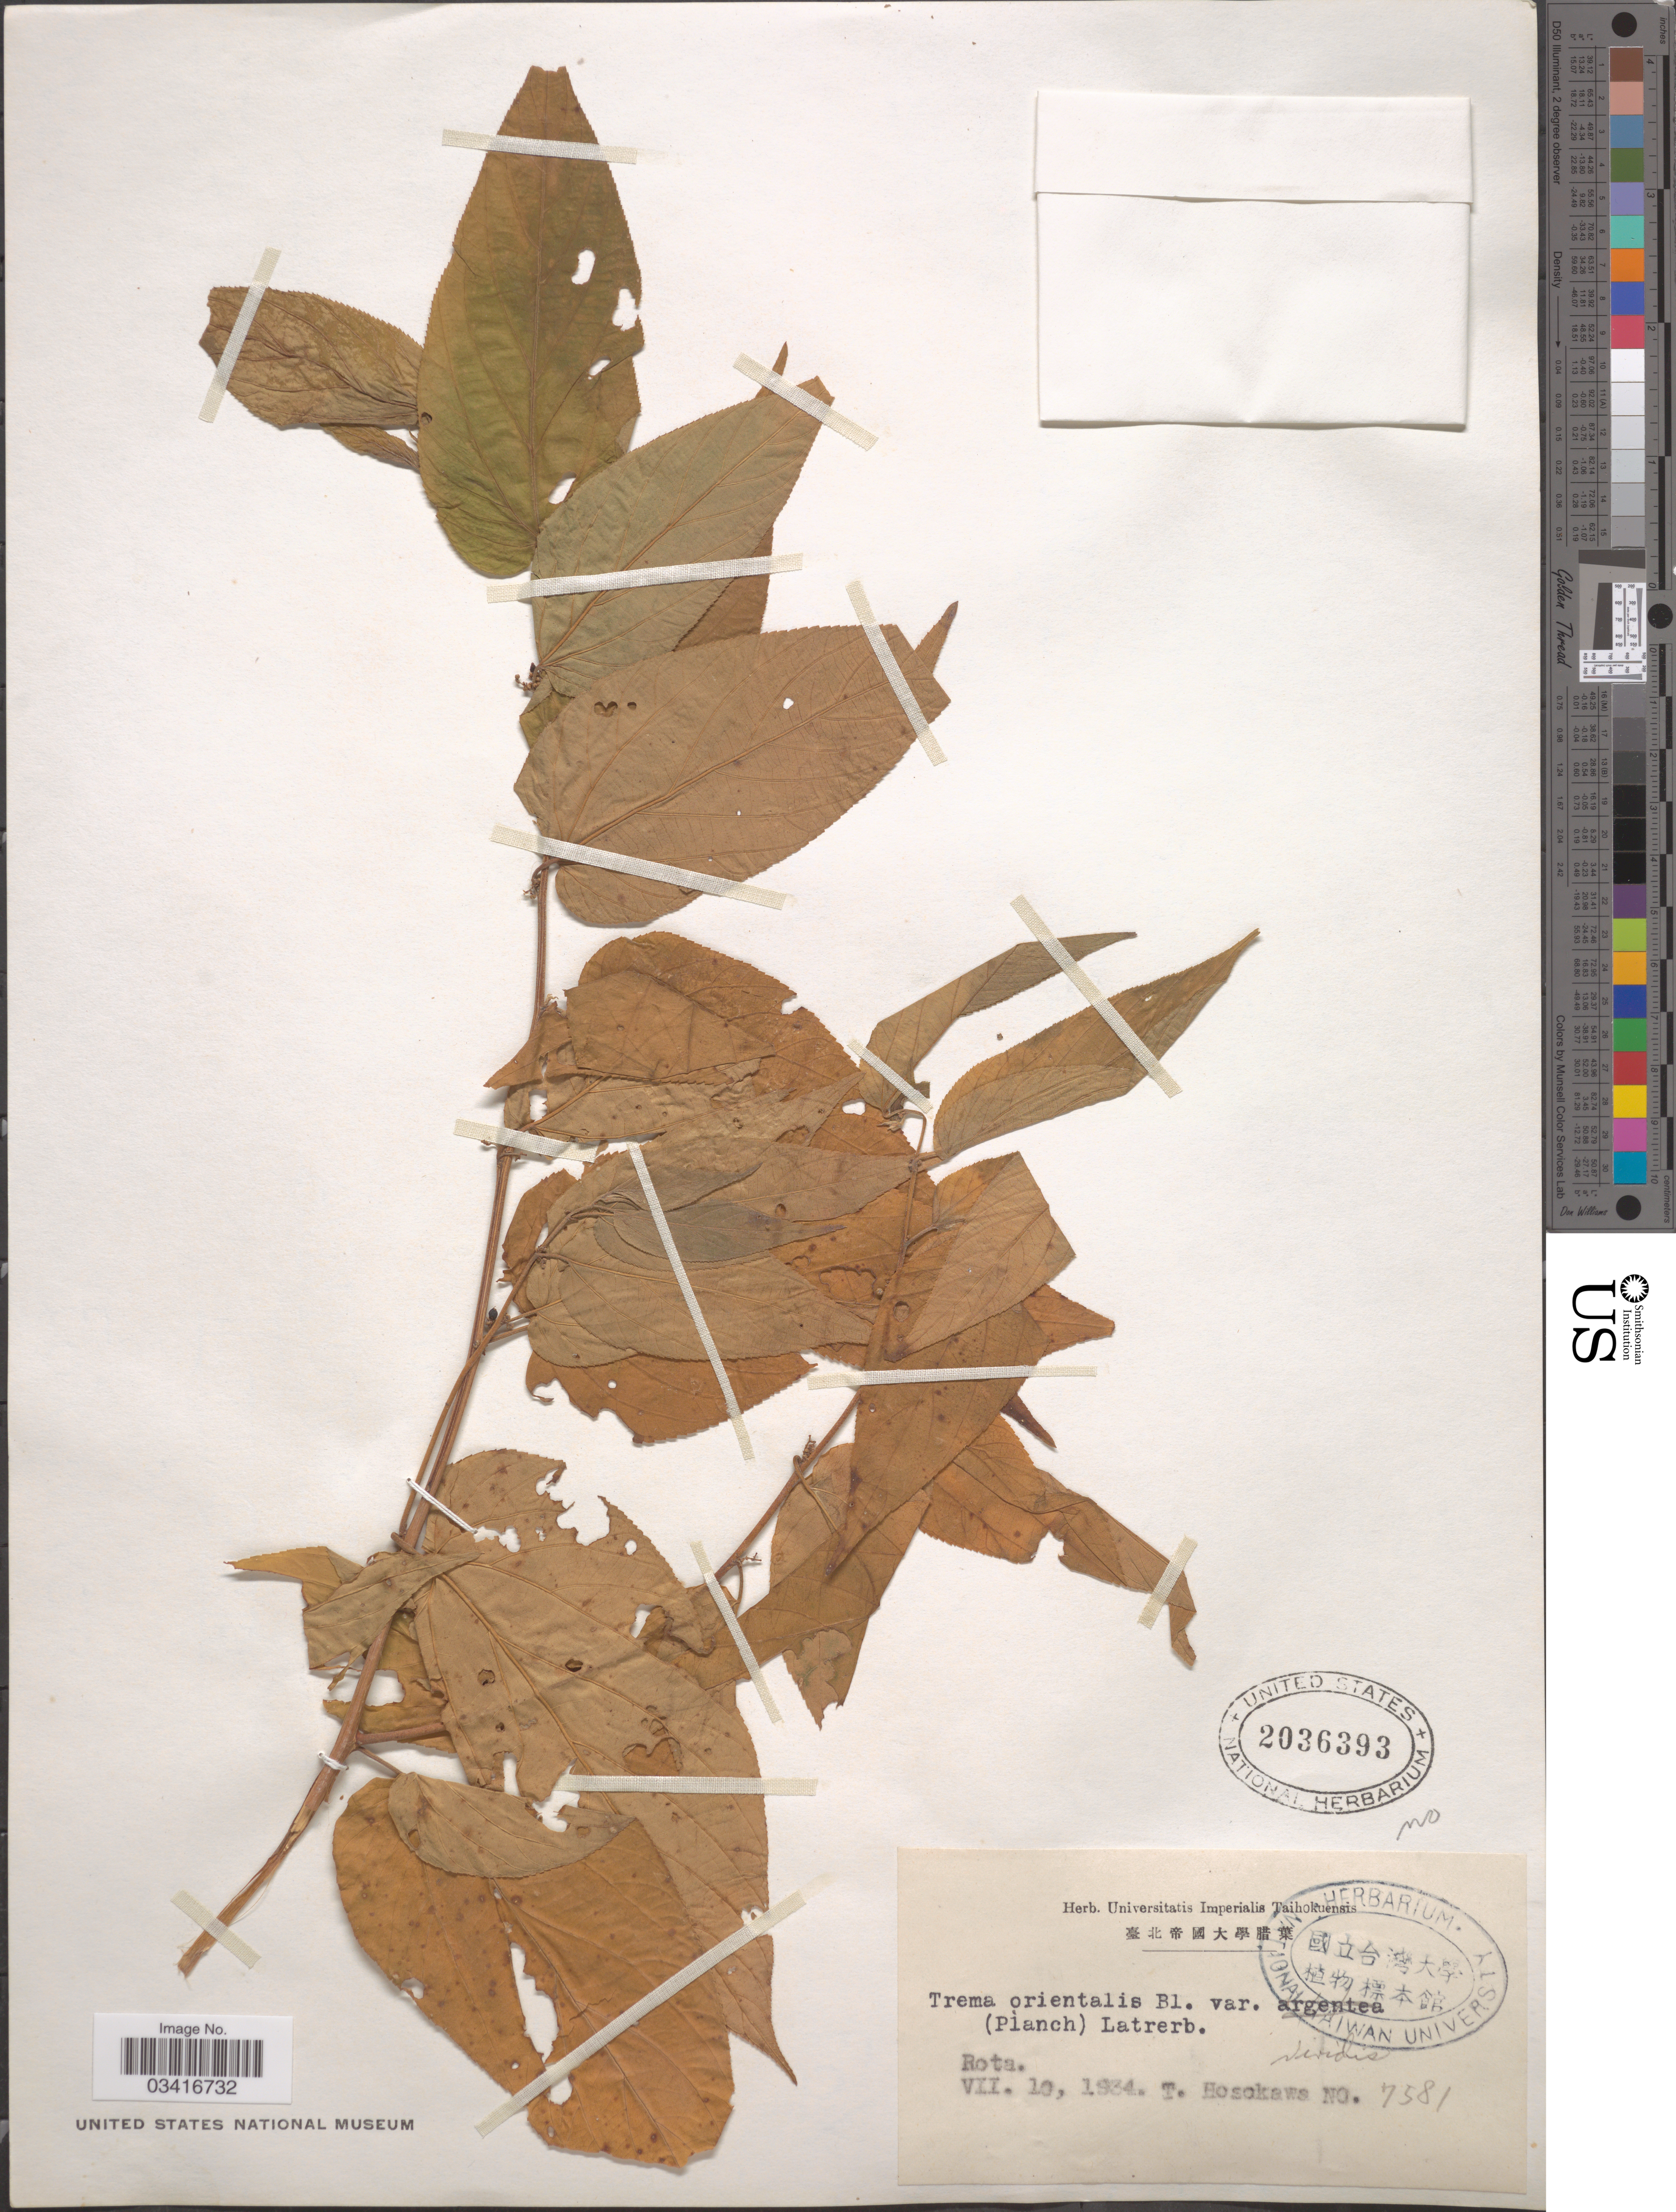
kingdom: Plantae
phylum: Tracheophyta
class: Magnoliopsida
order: Rosales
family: Cannabaceae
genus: Trema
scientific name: Trema orientale var. viridis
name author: (L.) Blume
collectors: T. Hosokawa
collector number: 7581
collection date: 1934-07-10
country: Northern Mariana Islands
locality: Rota.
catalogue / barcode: US 2036393